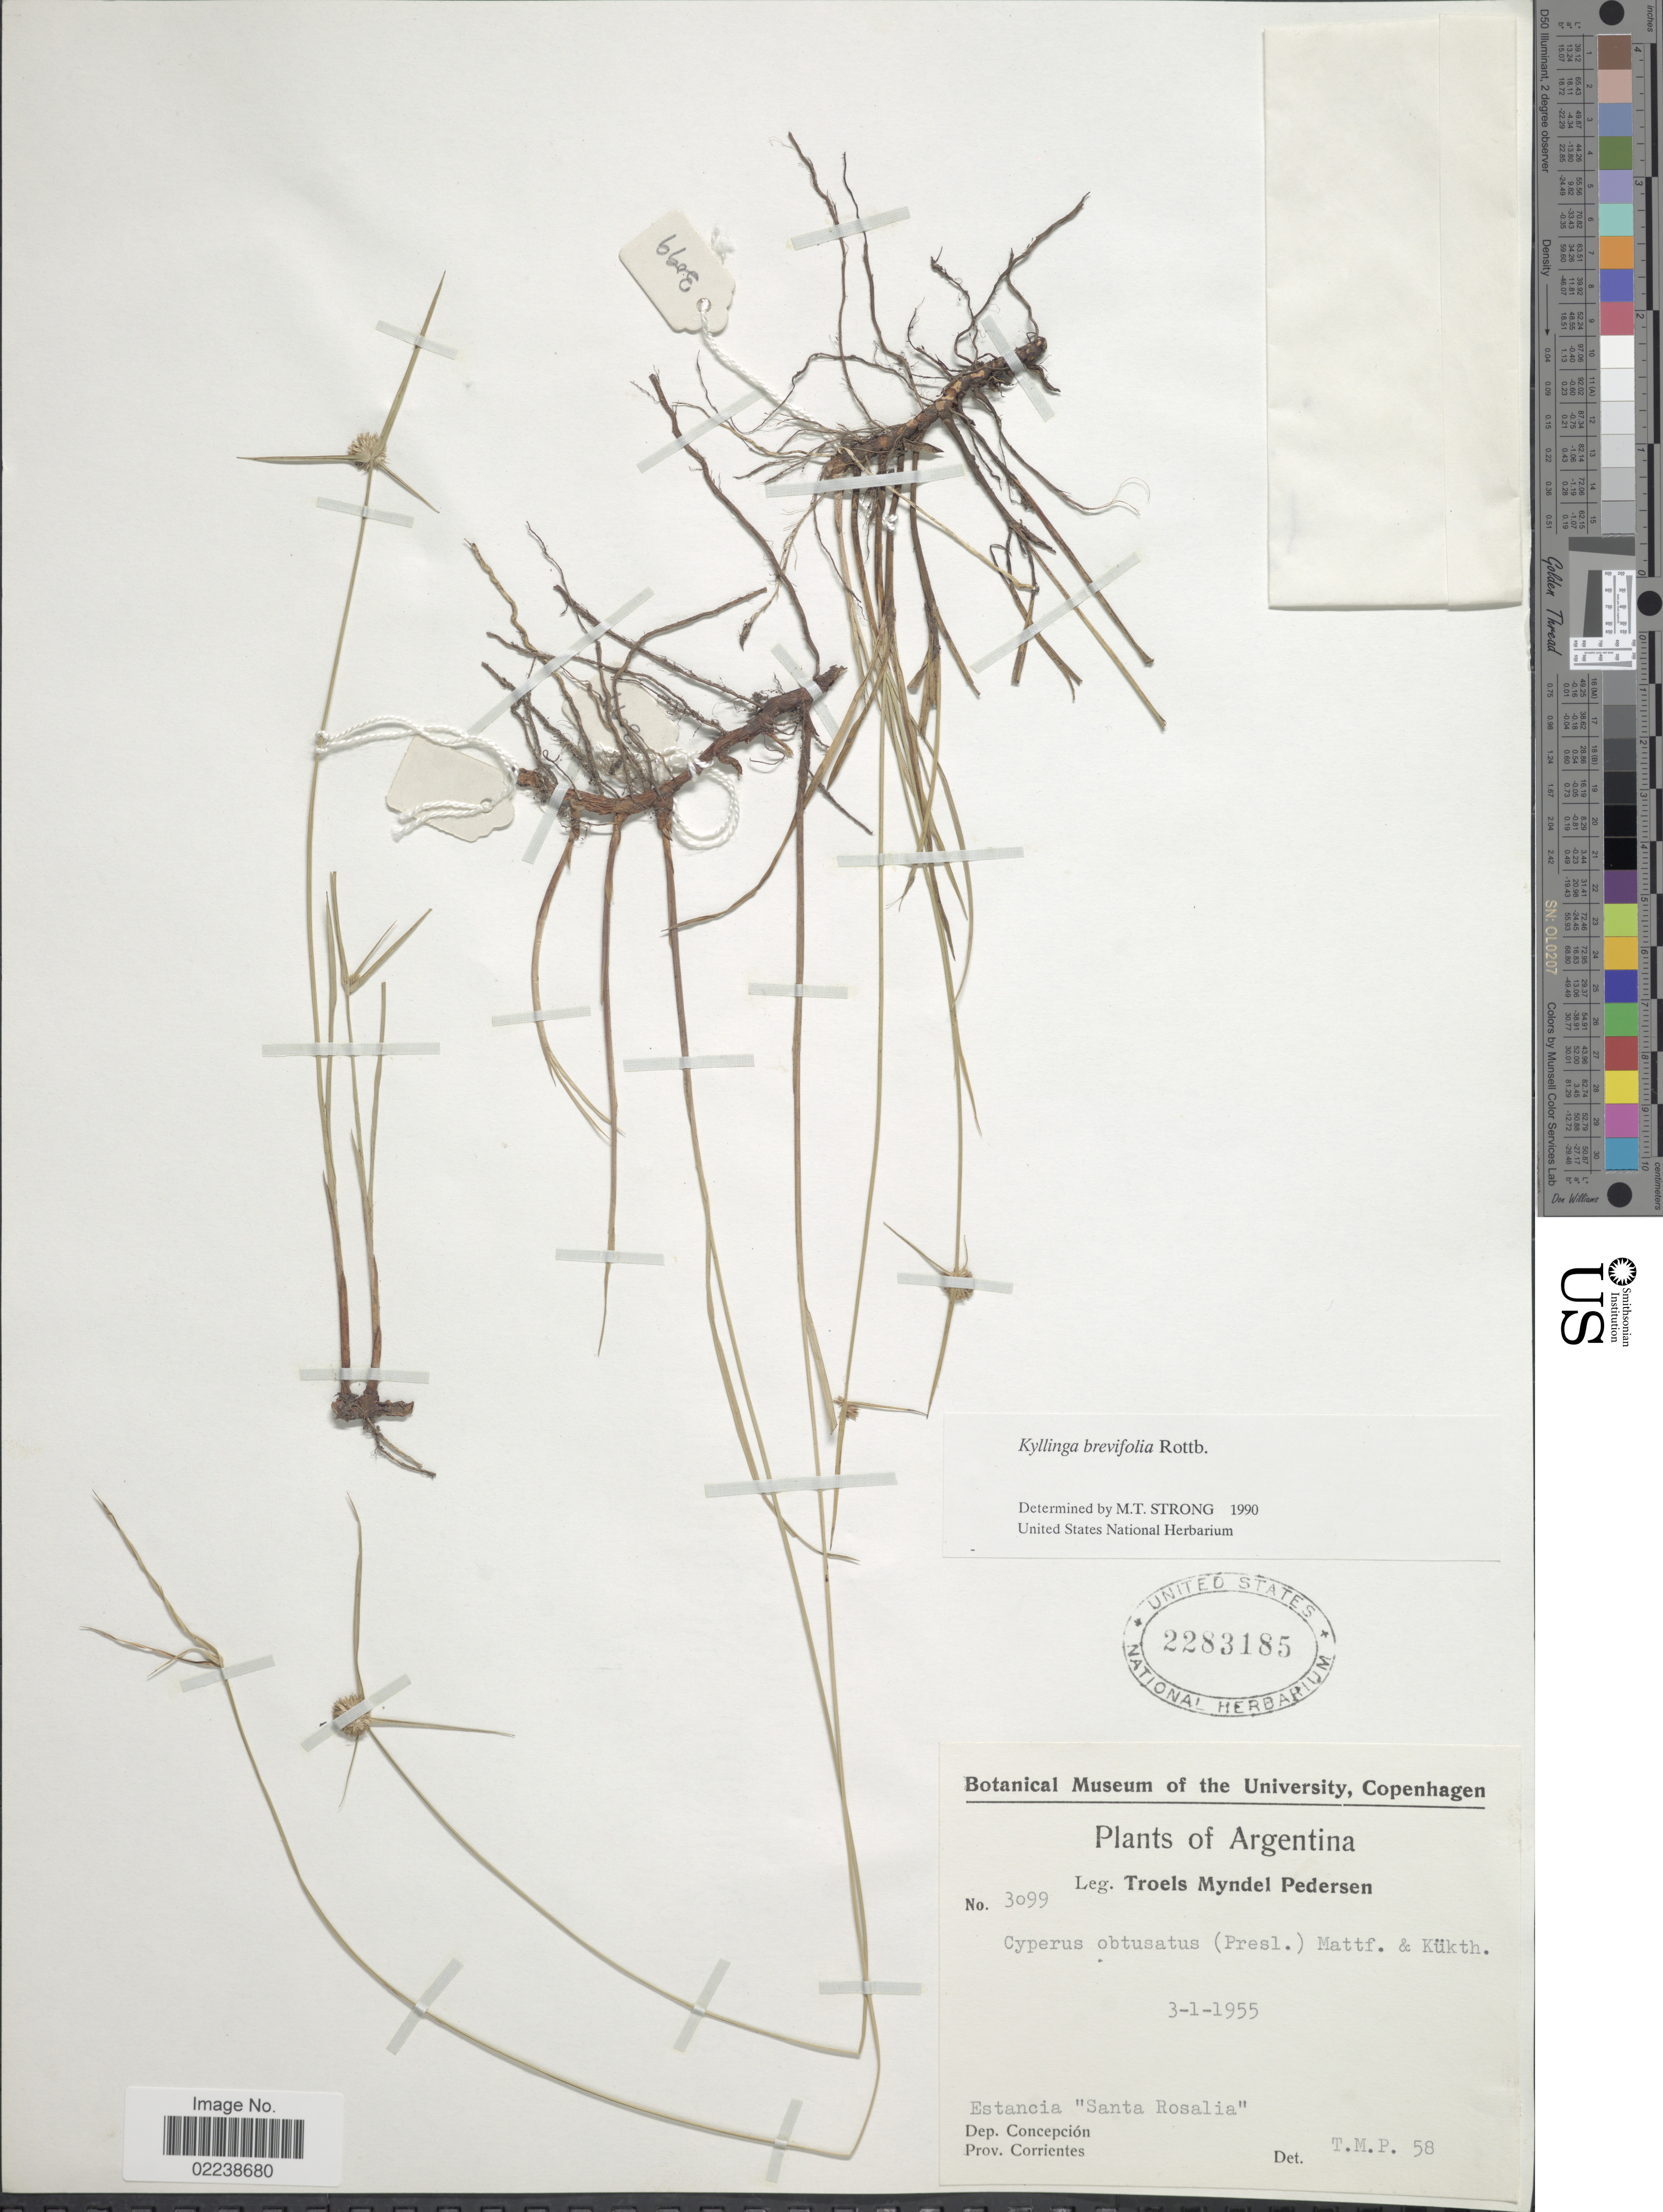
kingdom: Plantae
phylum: Tracheophyta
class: Liliopsida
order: Poales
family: Cyperaceae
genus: Cyperus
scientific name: Cyperus brevifolius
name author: (Rottb.) Hassk.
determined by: Strong, M. T., (US), Smithsonian Institution - National Museum of Natural History (UNITED STATES)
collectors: T. Pederson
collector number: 3099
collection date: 1955-01-03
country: Argentina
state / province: Corrientes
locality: Estancia "Santa Rosalia" Dep. Concepcion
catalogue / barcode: US 2283185